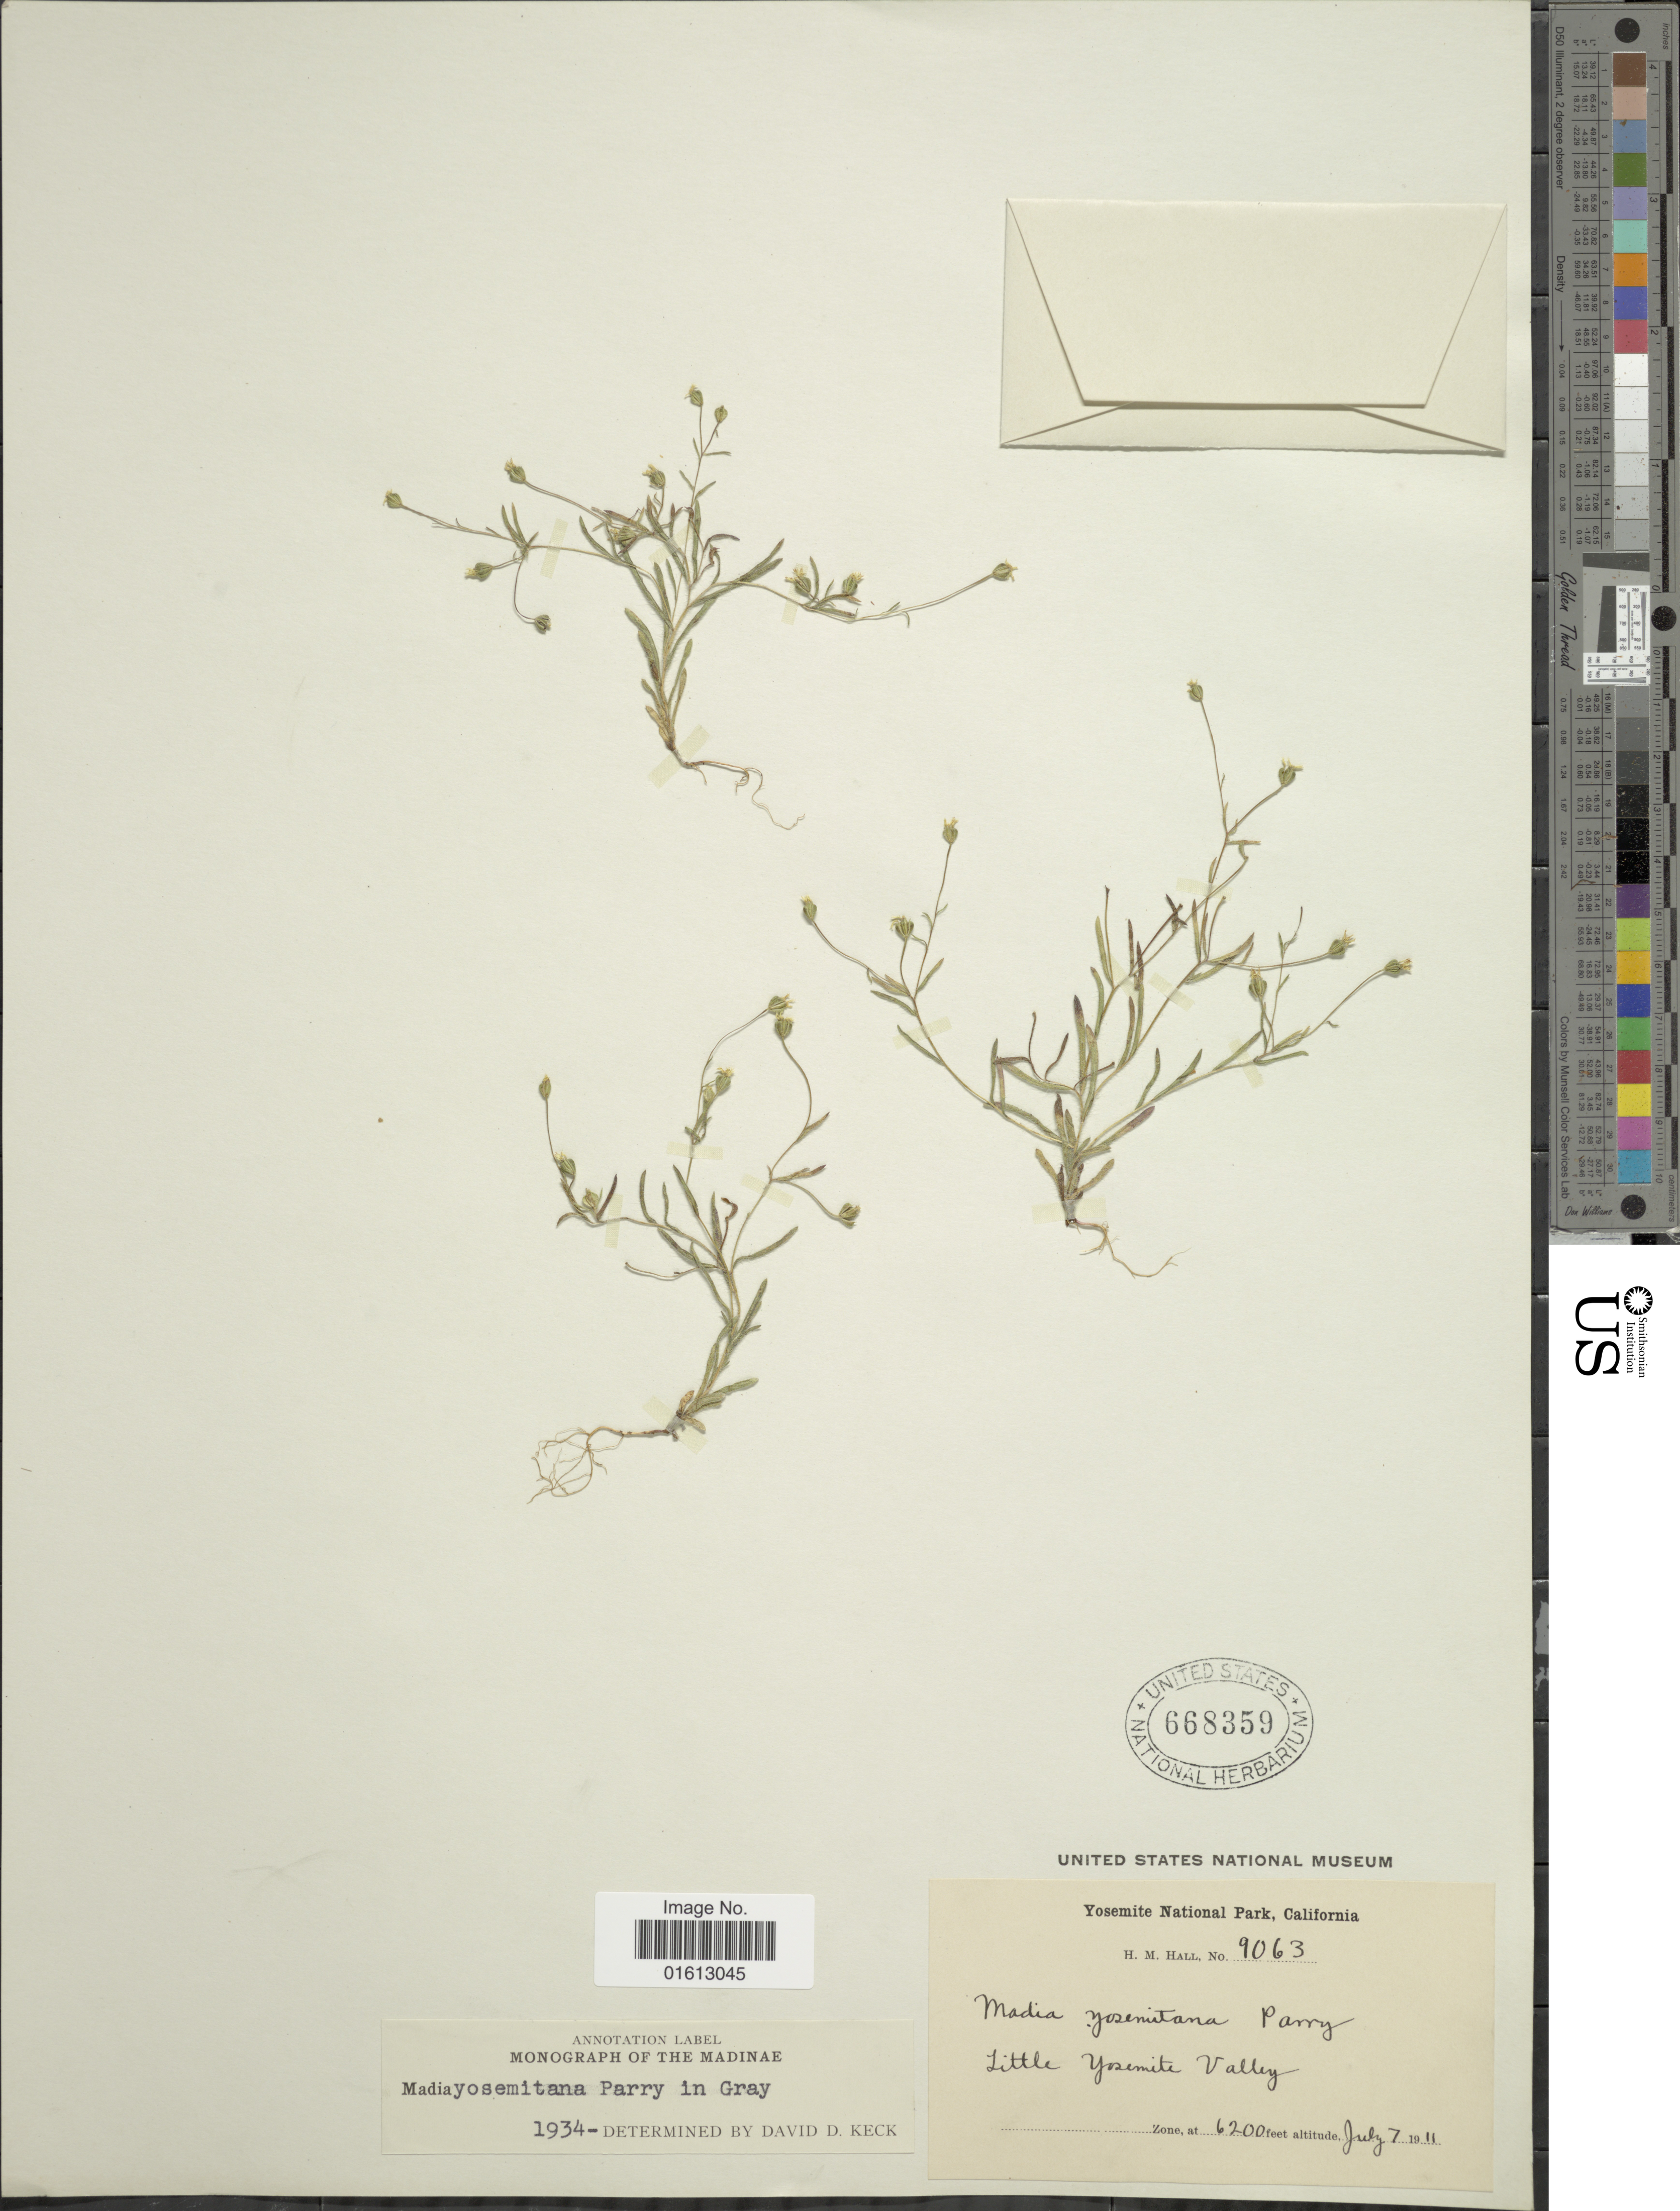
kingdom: Plantae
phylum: Tracheophyta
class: Magnoliopsida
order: Asterales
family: Asteraceae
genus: Madia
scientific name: Madia yosemitana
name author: Parry ex A. Gray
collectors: H. M. Hall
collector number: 9063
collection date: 1911-07-07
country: United States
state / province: California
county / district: Mariposa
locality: California, Yosemite national park, Little Yosemite Valley.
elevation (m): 1890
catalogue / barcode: US 668359